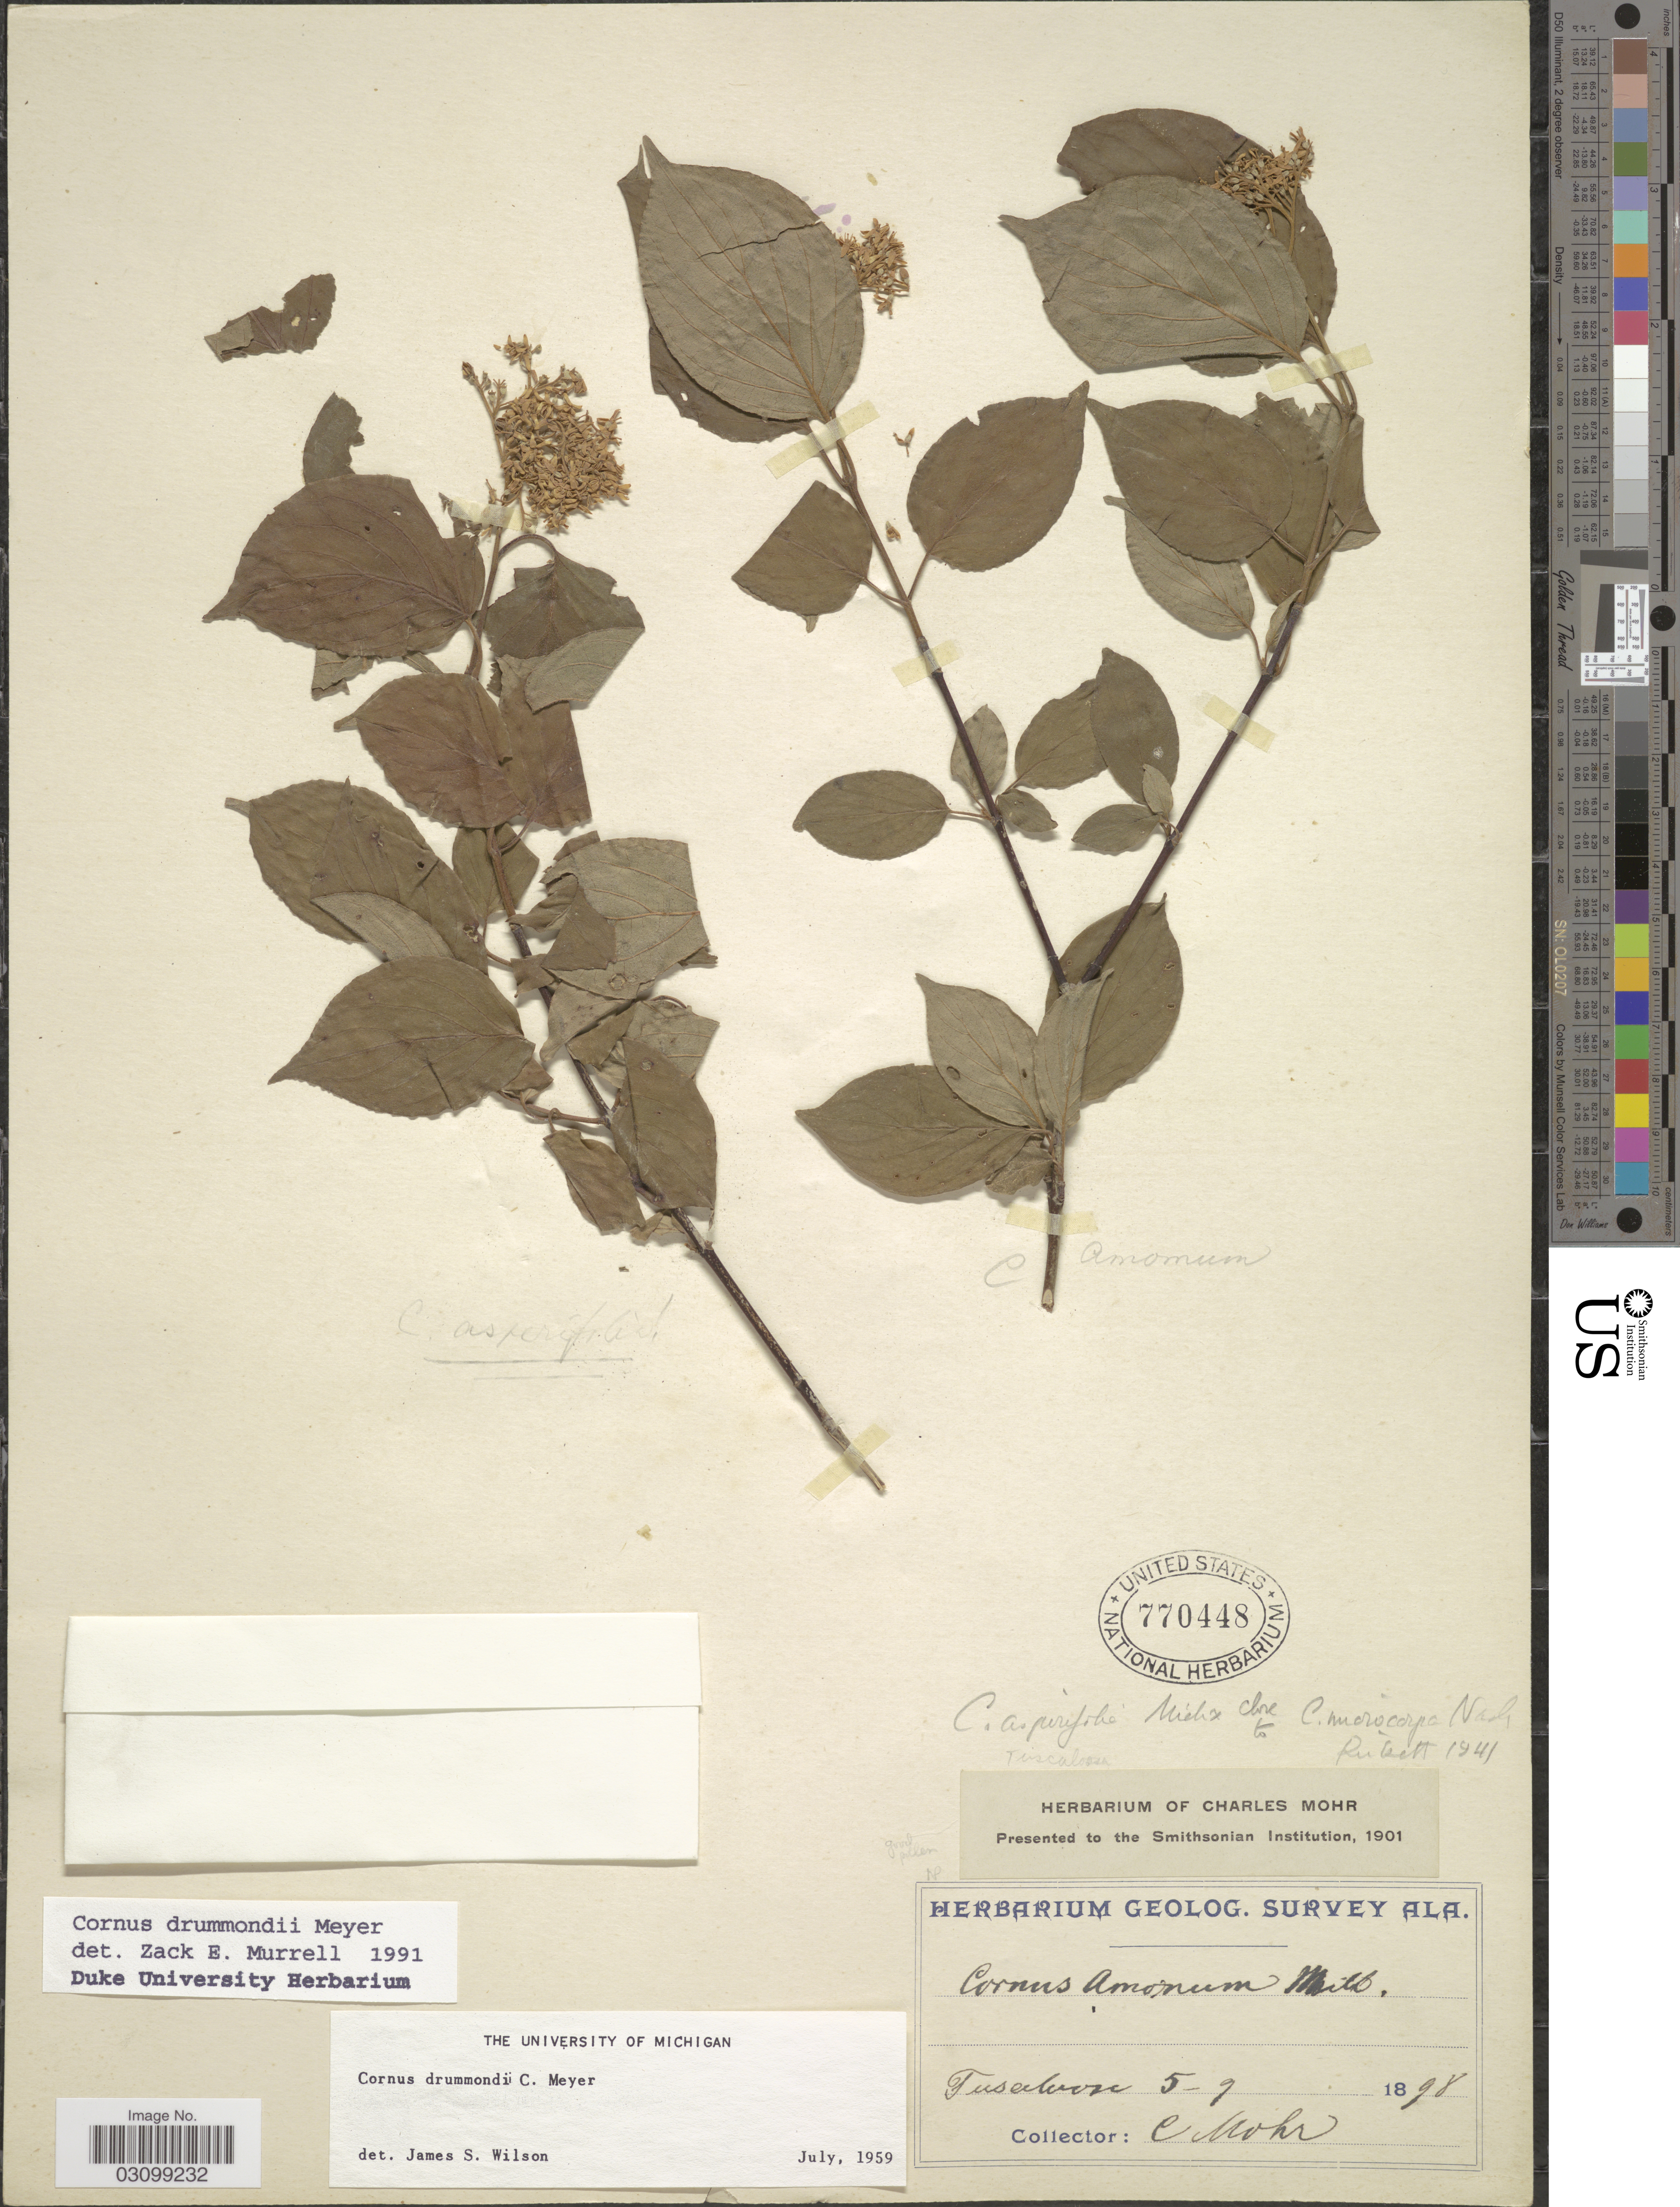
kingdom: Plantae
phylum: Tracheophyta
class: Magnoliopsida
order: Cornales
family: Cornaceae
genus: Cornus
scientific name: Cornus drummondii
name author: C.A. Mey.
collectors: C. T. Mohr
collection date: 1898-05-09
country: United States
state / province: Alabama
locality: Tuscaloosa.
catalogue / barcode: US 770448